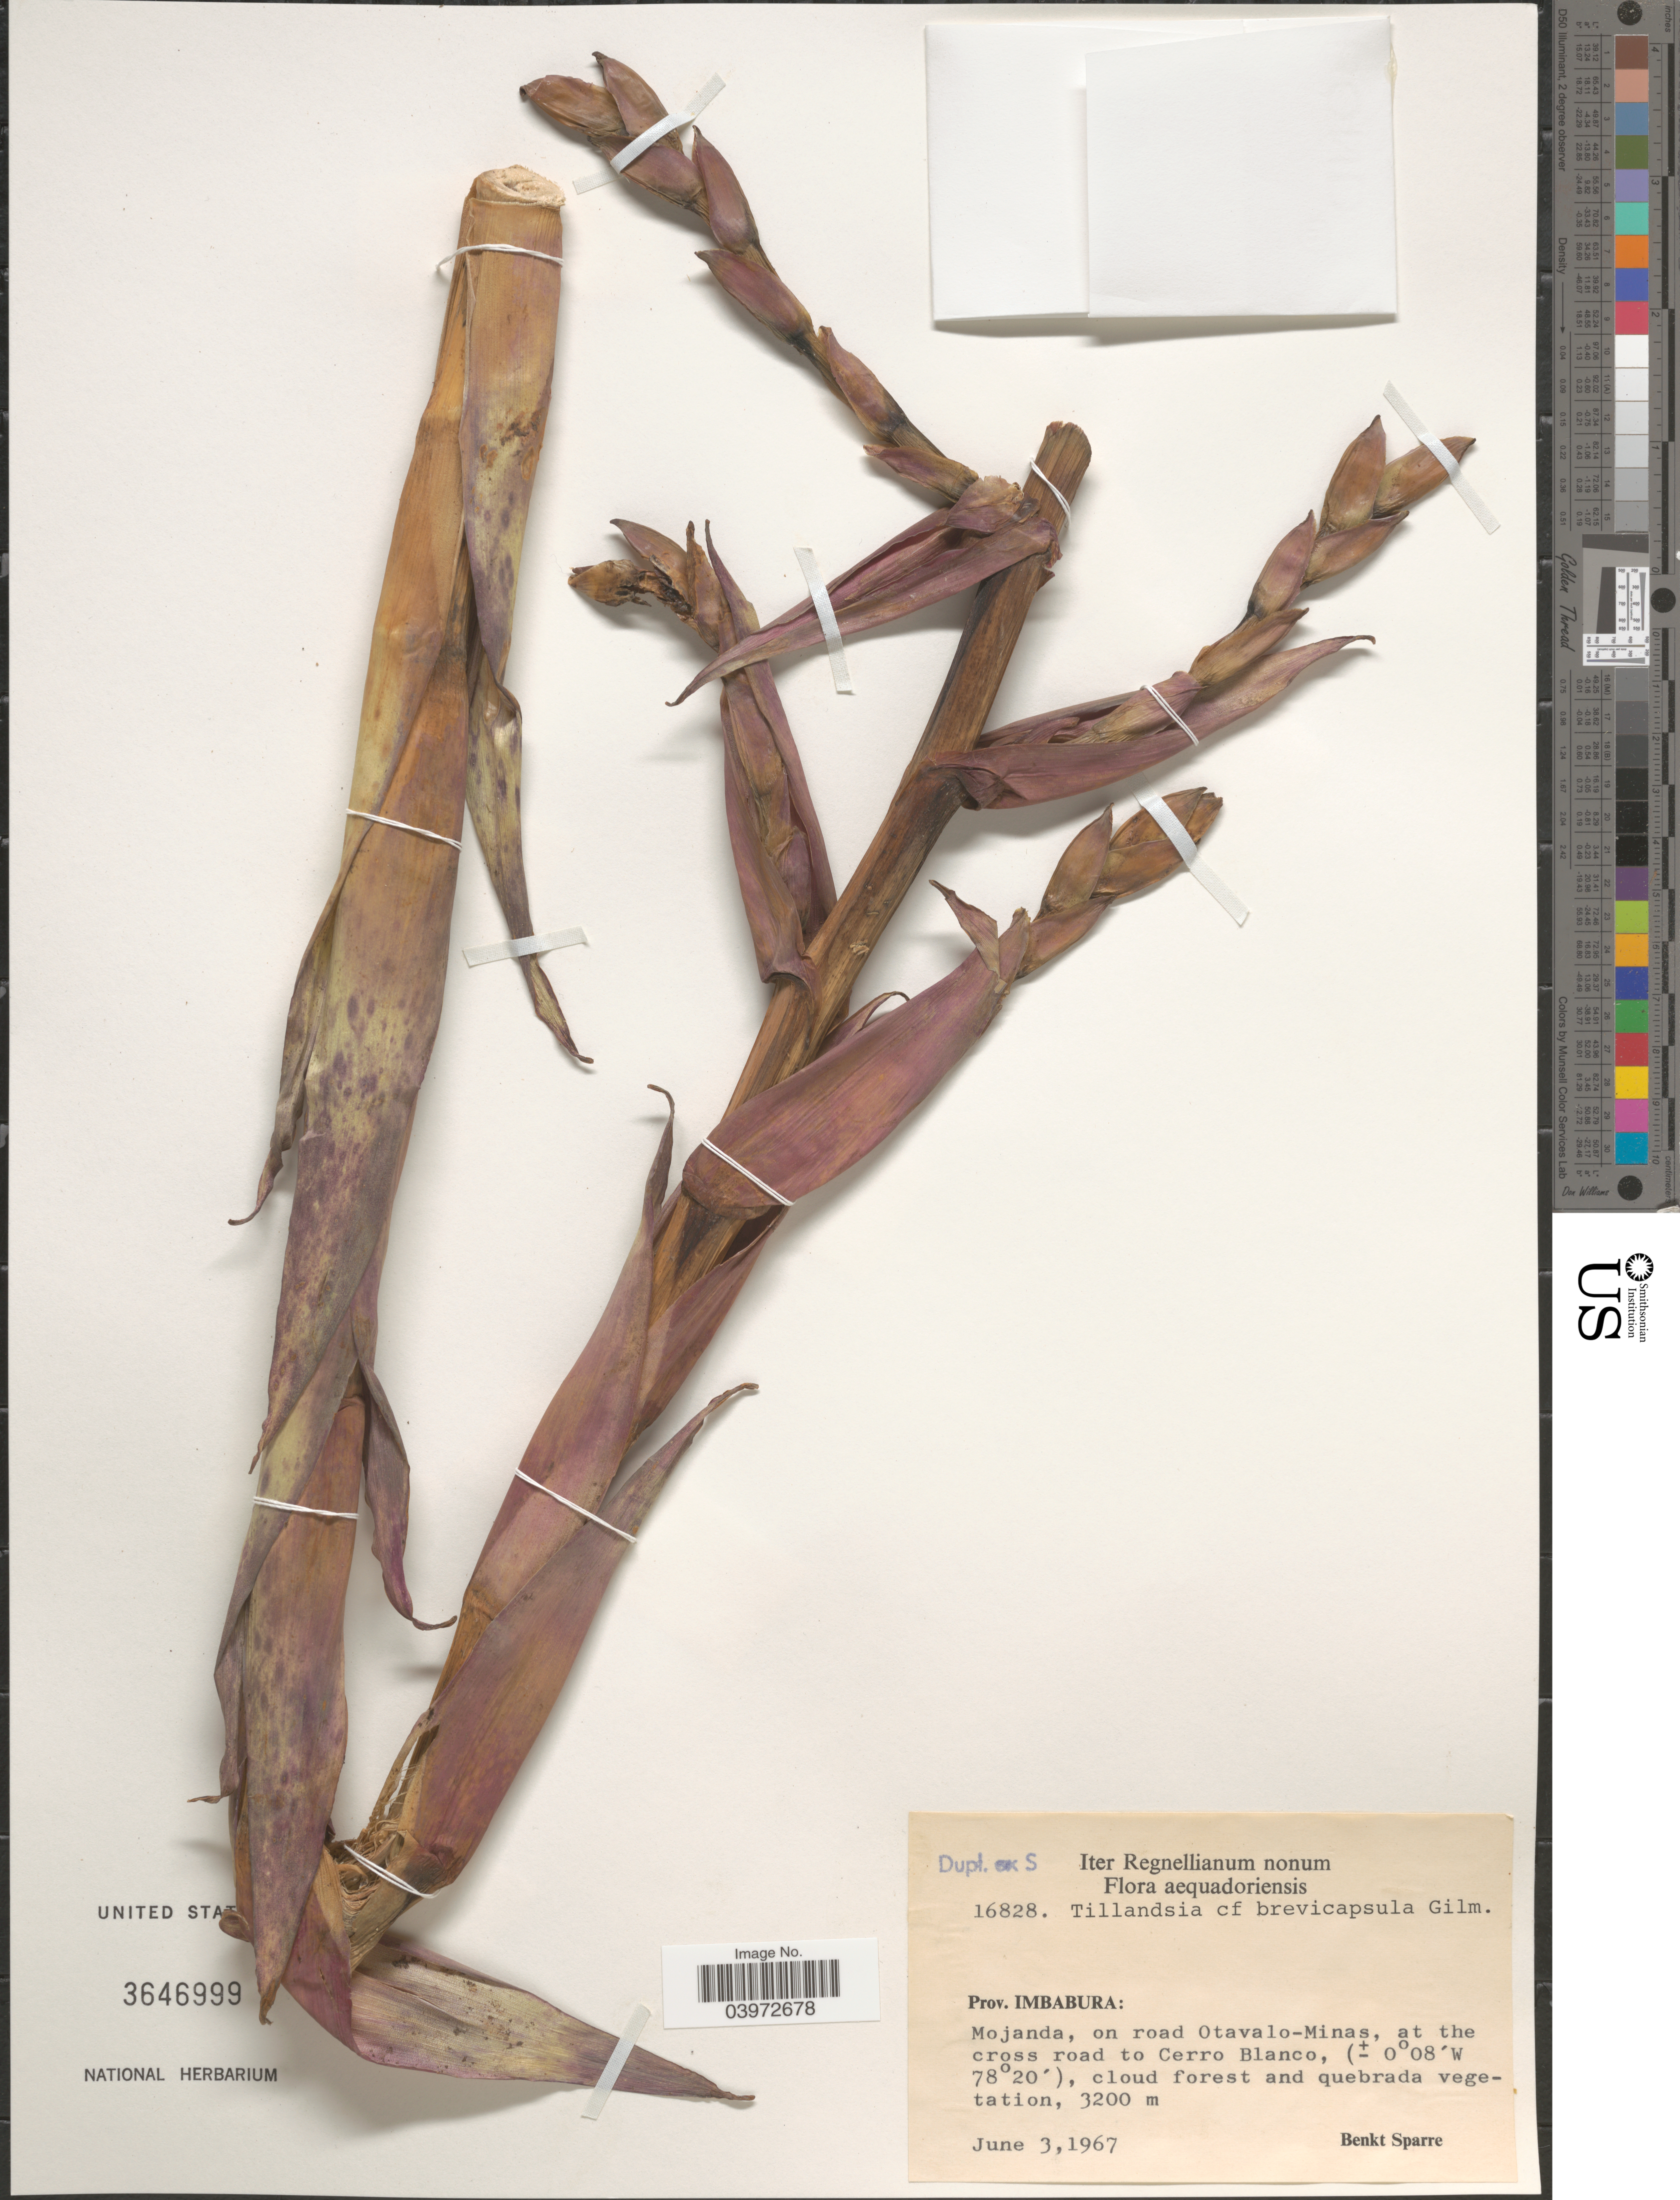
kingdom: Plantae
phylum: Tracheophyta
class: Liliopsida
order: Poales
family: Bromeliaceae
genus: Tillandsia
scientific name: Tillandsia brevicapsula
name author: Gilmartin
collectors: B. Sparre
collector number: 16828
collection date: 1967-06-03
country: Ecuador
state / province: Imbabura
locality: Mojanda, on road Otavalo-Minas, at the cross road to Cerro Blanco.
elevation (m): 3200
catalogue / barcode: US 3646999